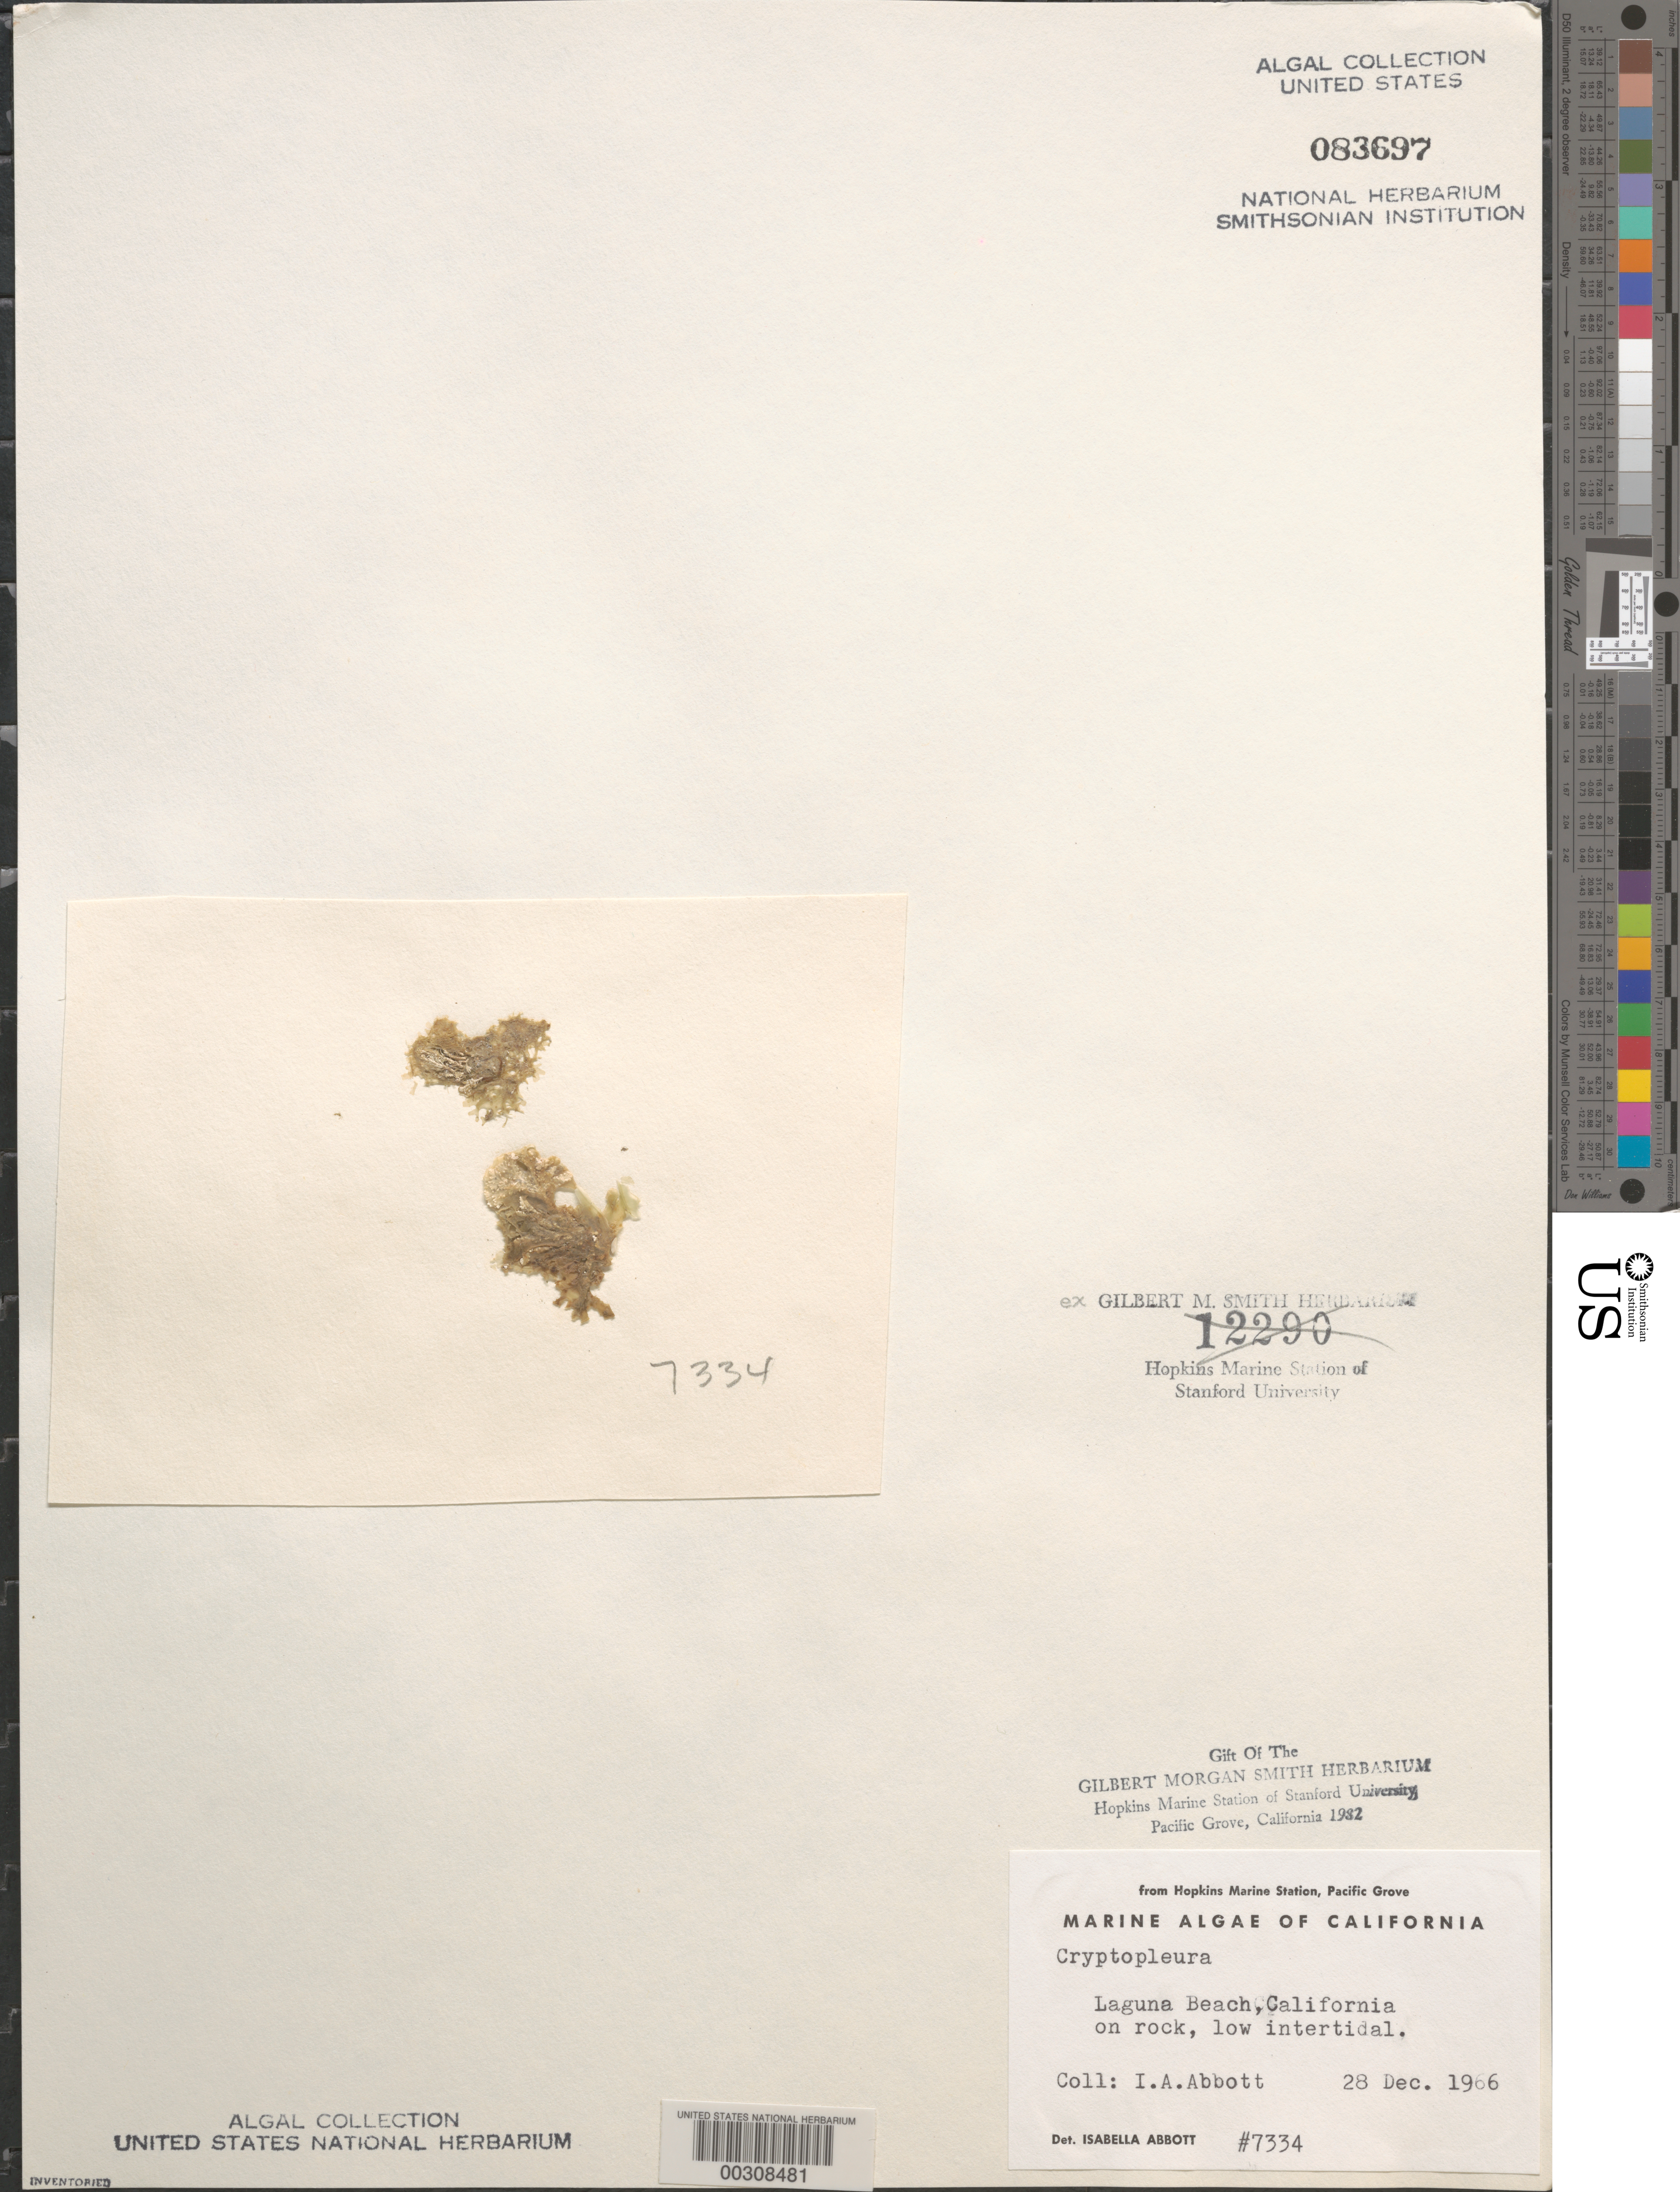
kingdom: Plantae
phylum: Rhodophyta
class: Florideophyceae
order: Ceramiales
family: Delesseriaceae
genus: Cryptopleura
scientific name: Cryptopleura sp.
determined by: Abbott, Isabella A.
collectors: I. A. Abbott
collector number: IAA 7334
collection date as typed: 28 Dec 1966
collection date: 1966-12-28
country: United States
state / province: California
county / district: Orange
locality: Laguna Beach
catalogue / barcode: US 83697